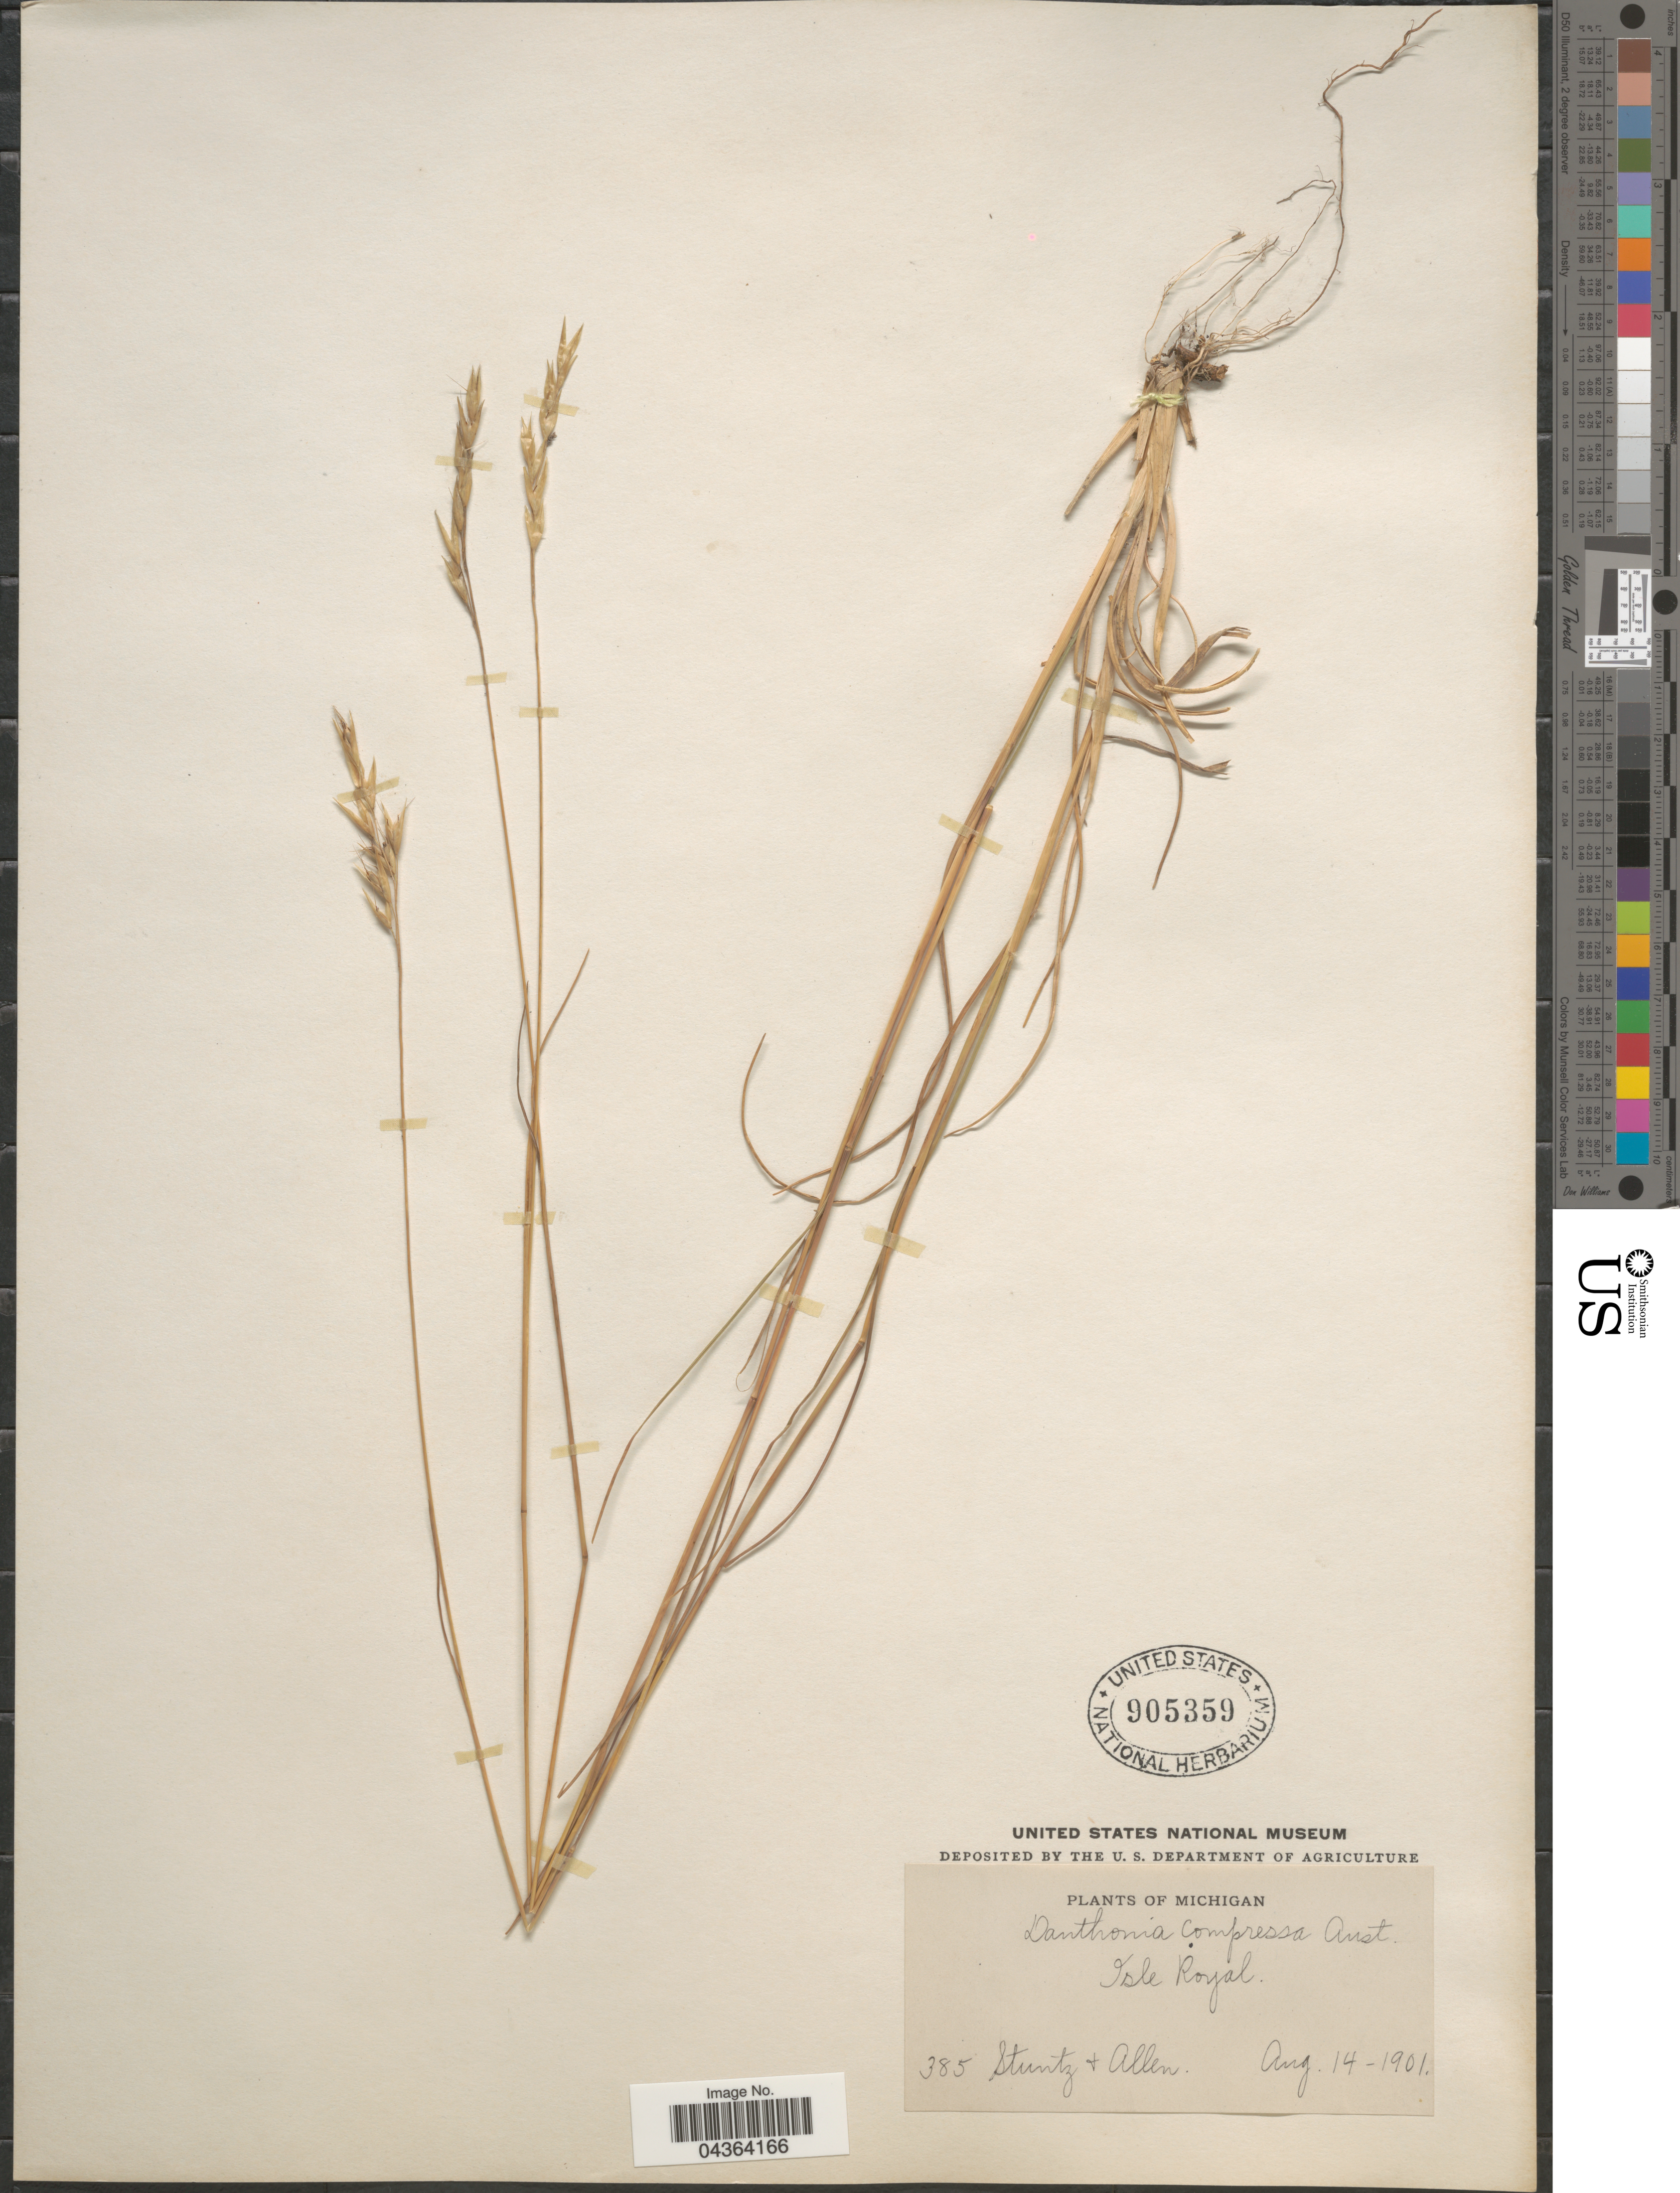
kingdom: Plantae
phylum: Tracheophyta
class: Liliopsida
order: Poales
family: Poaceae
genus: Danthonia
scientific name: Danthonia spicata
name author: (L.) P. Beauv. ex Roem. & Schult.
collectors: Stuntz & -- Allen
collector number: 385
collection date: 1901-08-14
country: United States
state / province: Michigan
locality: Isle Royal.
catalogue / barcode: US 905359